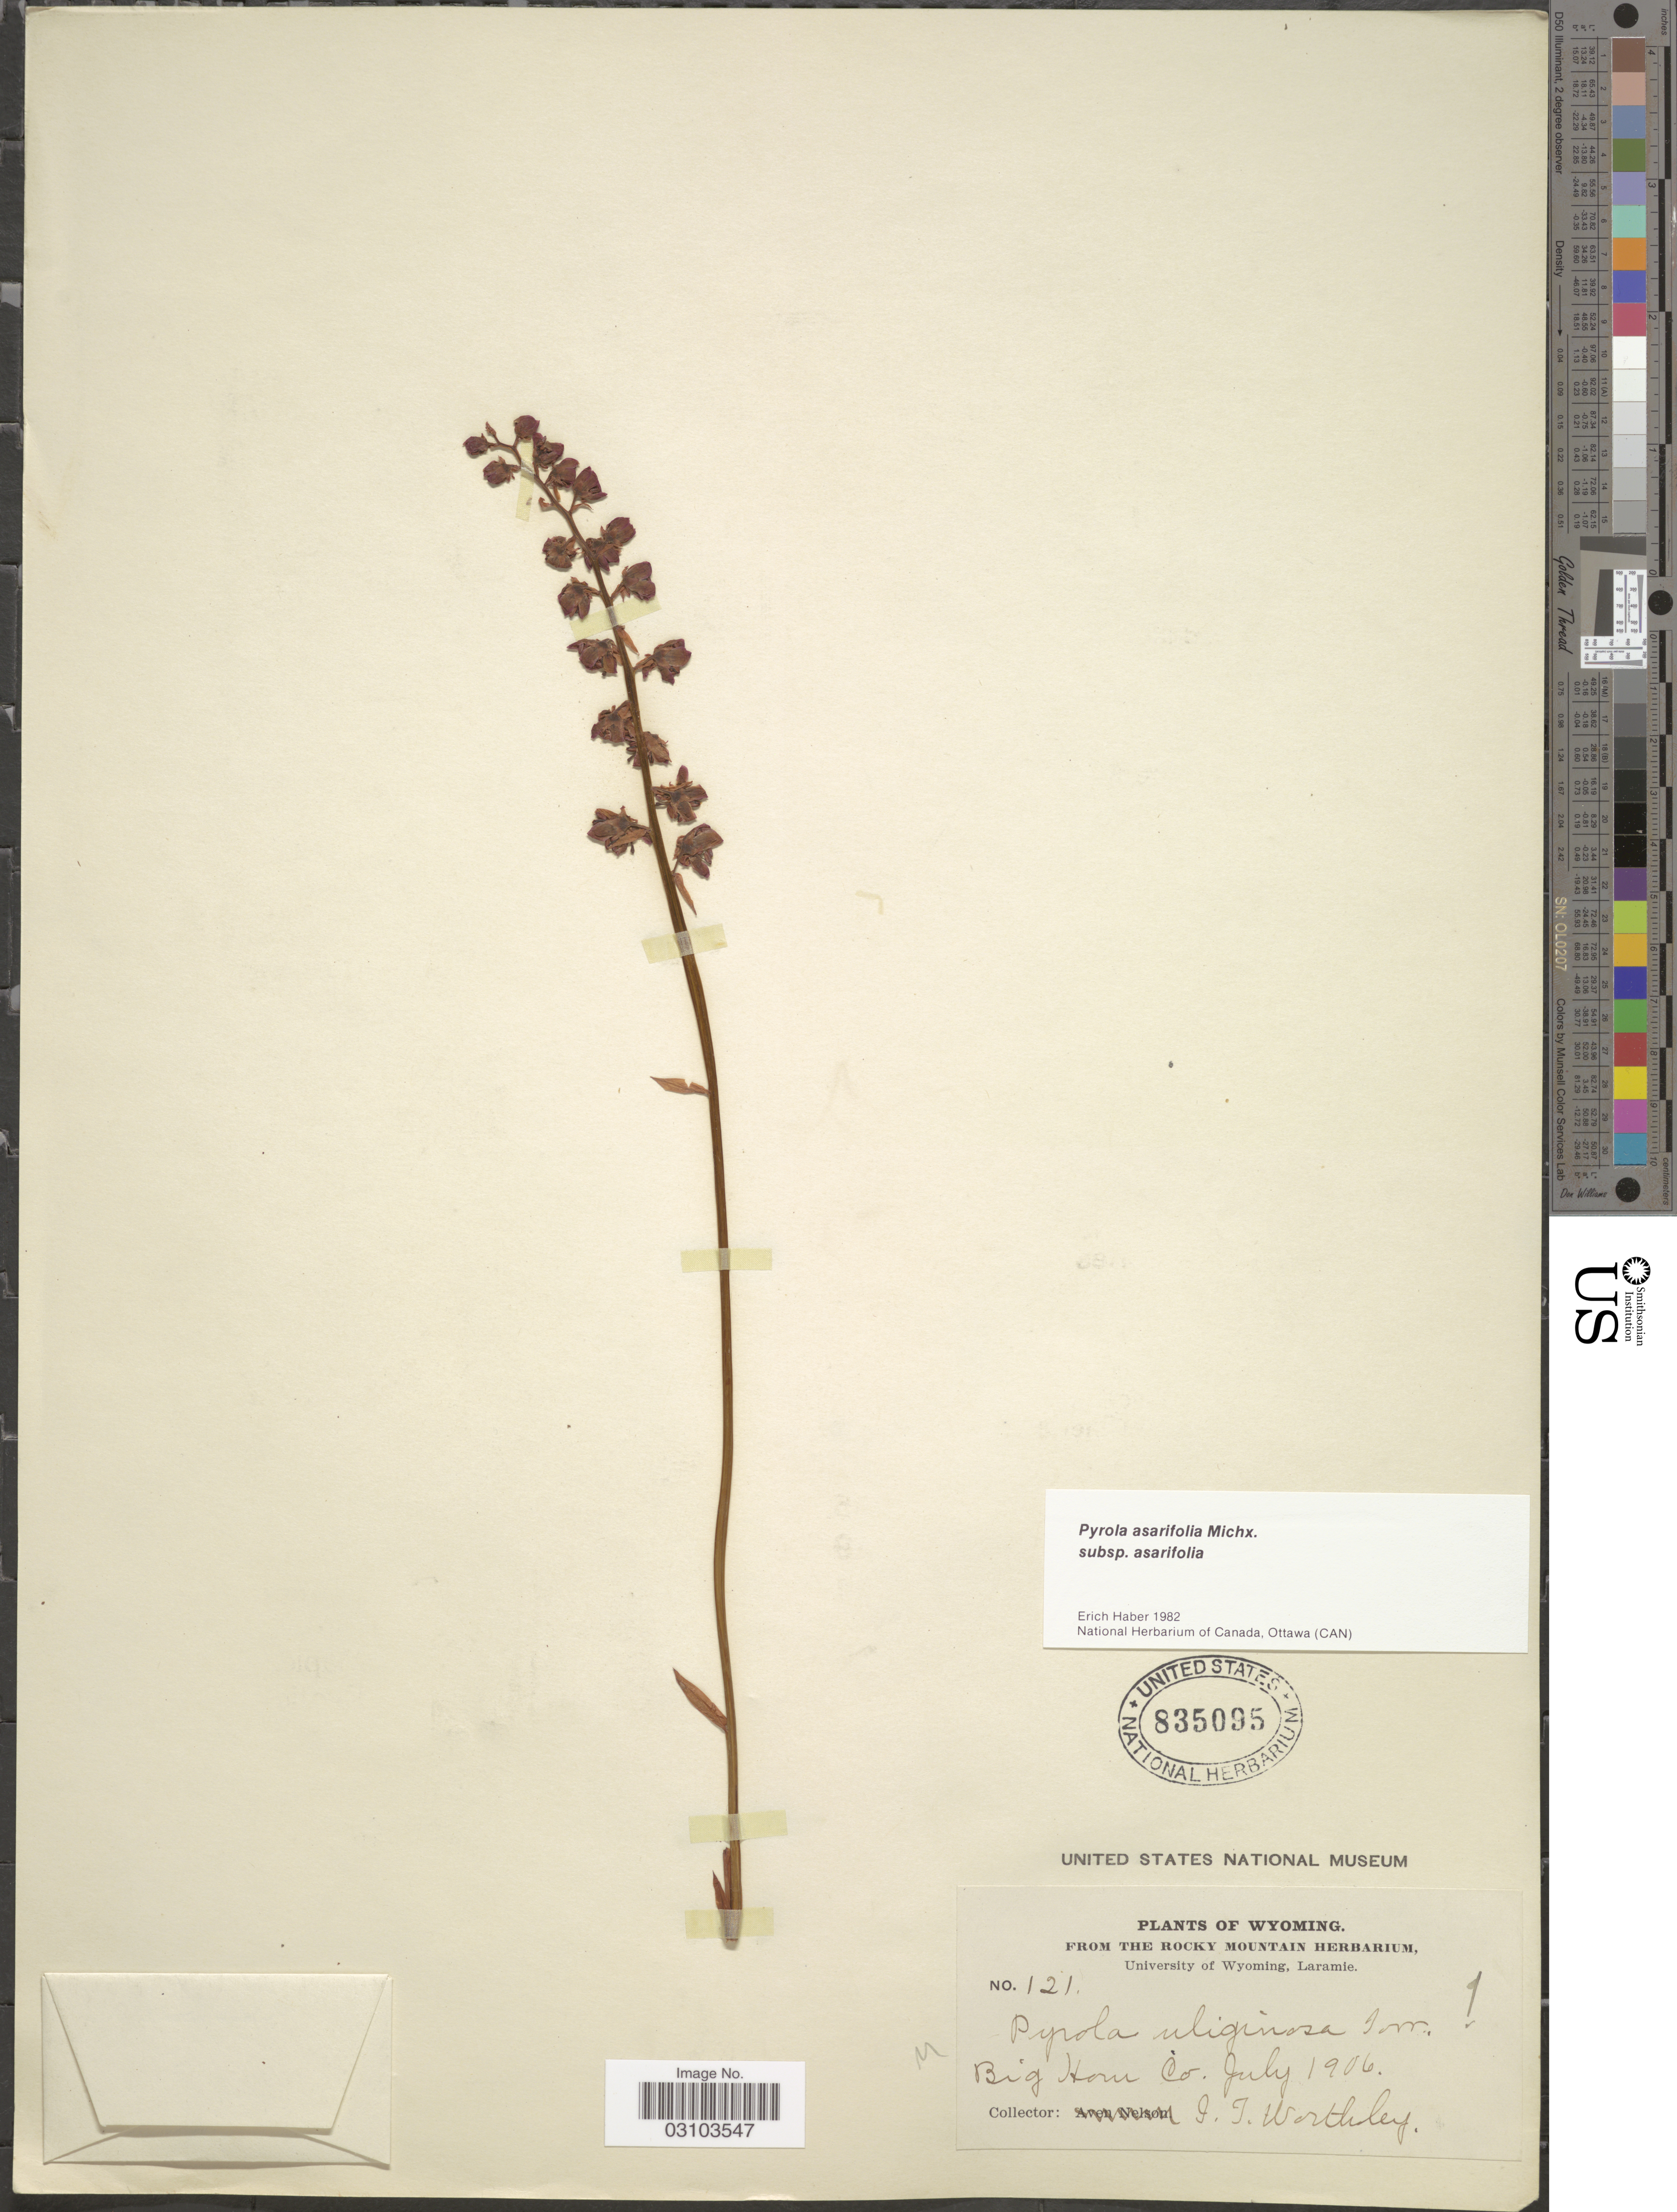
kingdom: Plantae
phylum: Tracheophyta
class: Magnoliopsida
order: Ericales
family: Ericaceae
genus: Pyrola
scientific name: Pyrola asarifolia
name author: Michx.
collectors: I. Worthley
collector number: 121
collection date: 1906-07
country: United States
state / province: Wyoming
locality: Big Horu Co.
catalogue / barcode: US 835095